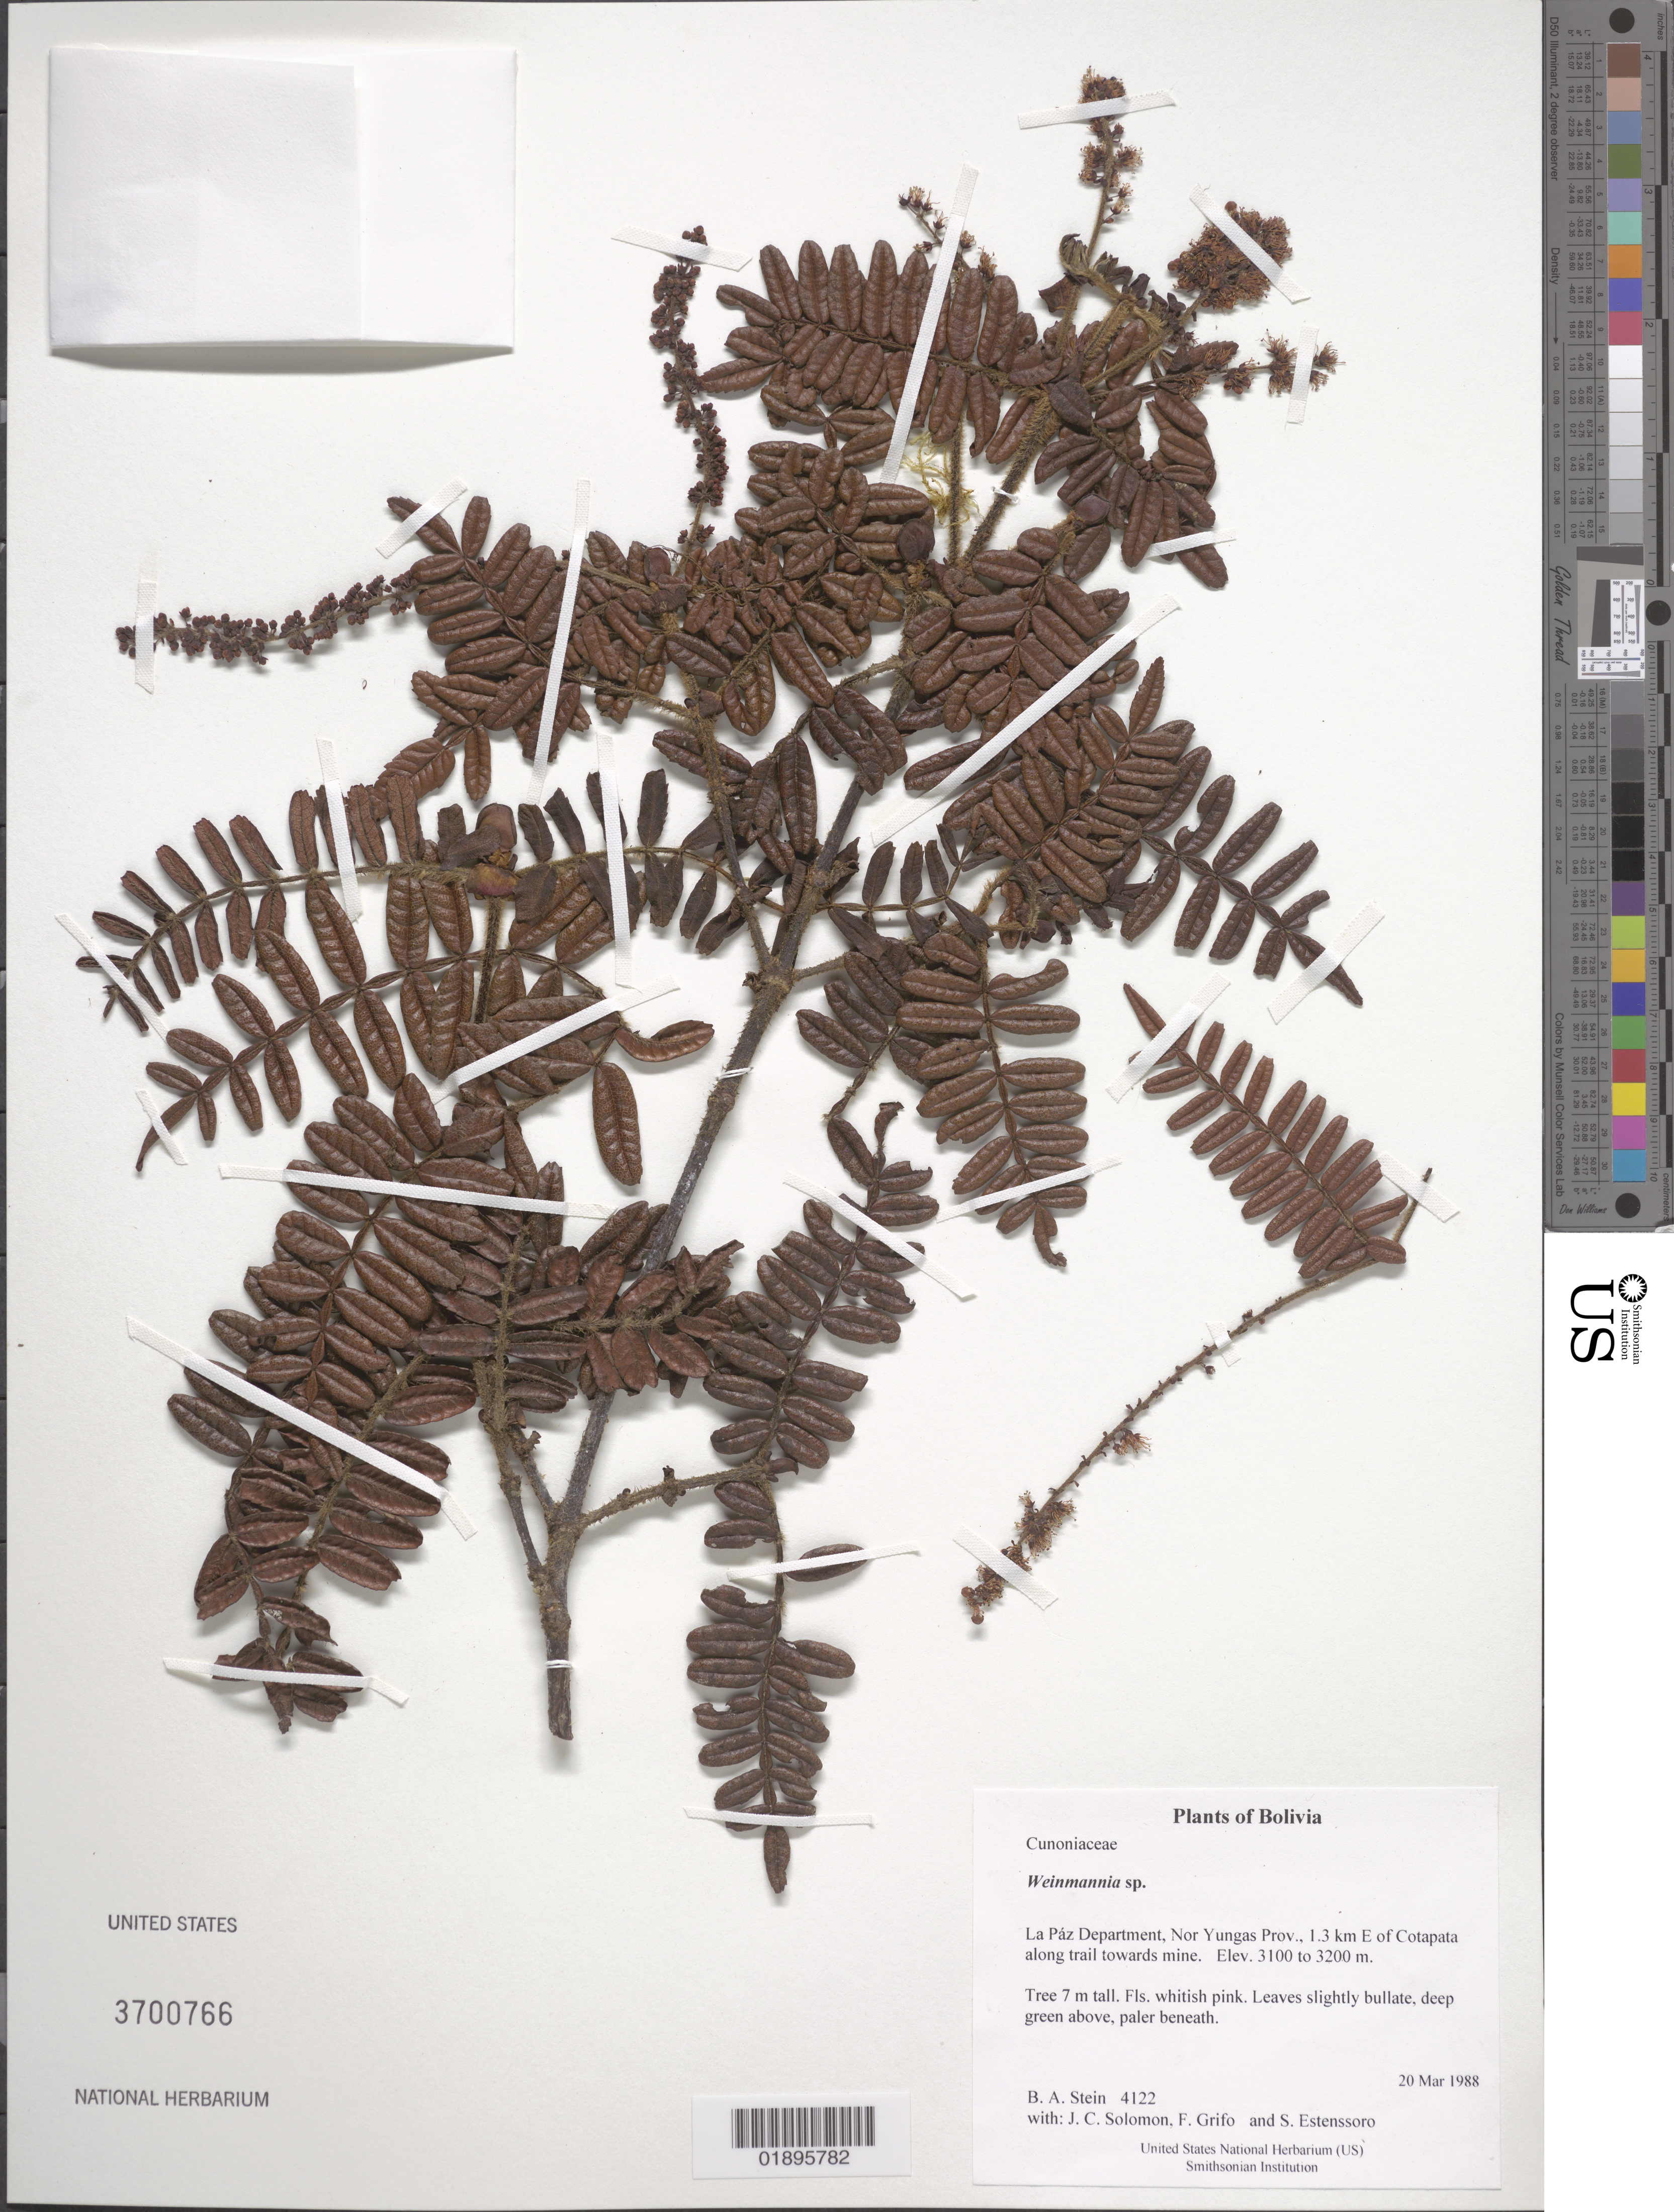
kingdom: Plantae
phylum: Tracheophyta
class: Magnoliopsida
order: Oxalidales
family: Cunoniaceae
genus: Weinmannia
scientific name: Weinmannia sp.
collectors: B. A. Stein, J. C. Solomon, F. Grifo & S. Estenssoro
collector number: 4122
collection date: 1988-03-20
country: Bolivia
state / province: La Paz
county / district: Nor Yungas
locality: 1.3 km E of Cotapata along trail towards mine.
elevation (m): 3100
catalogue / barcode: US 3700766